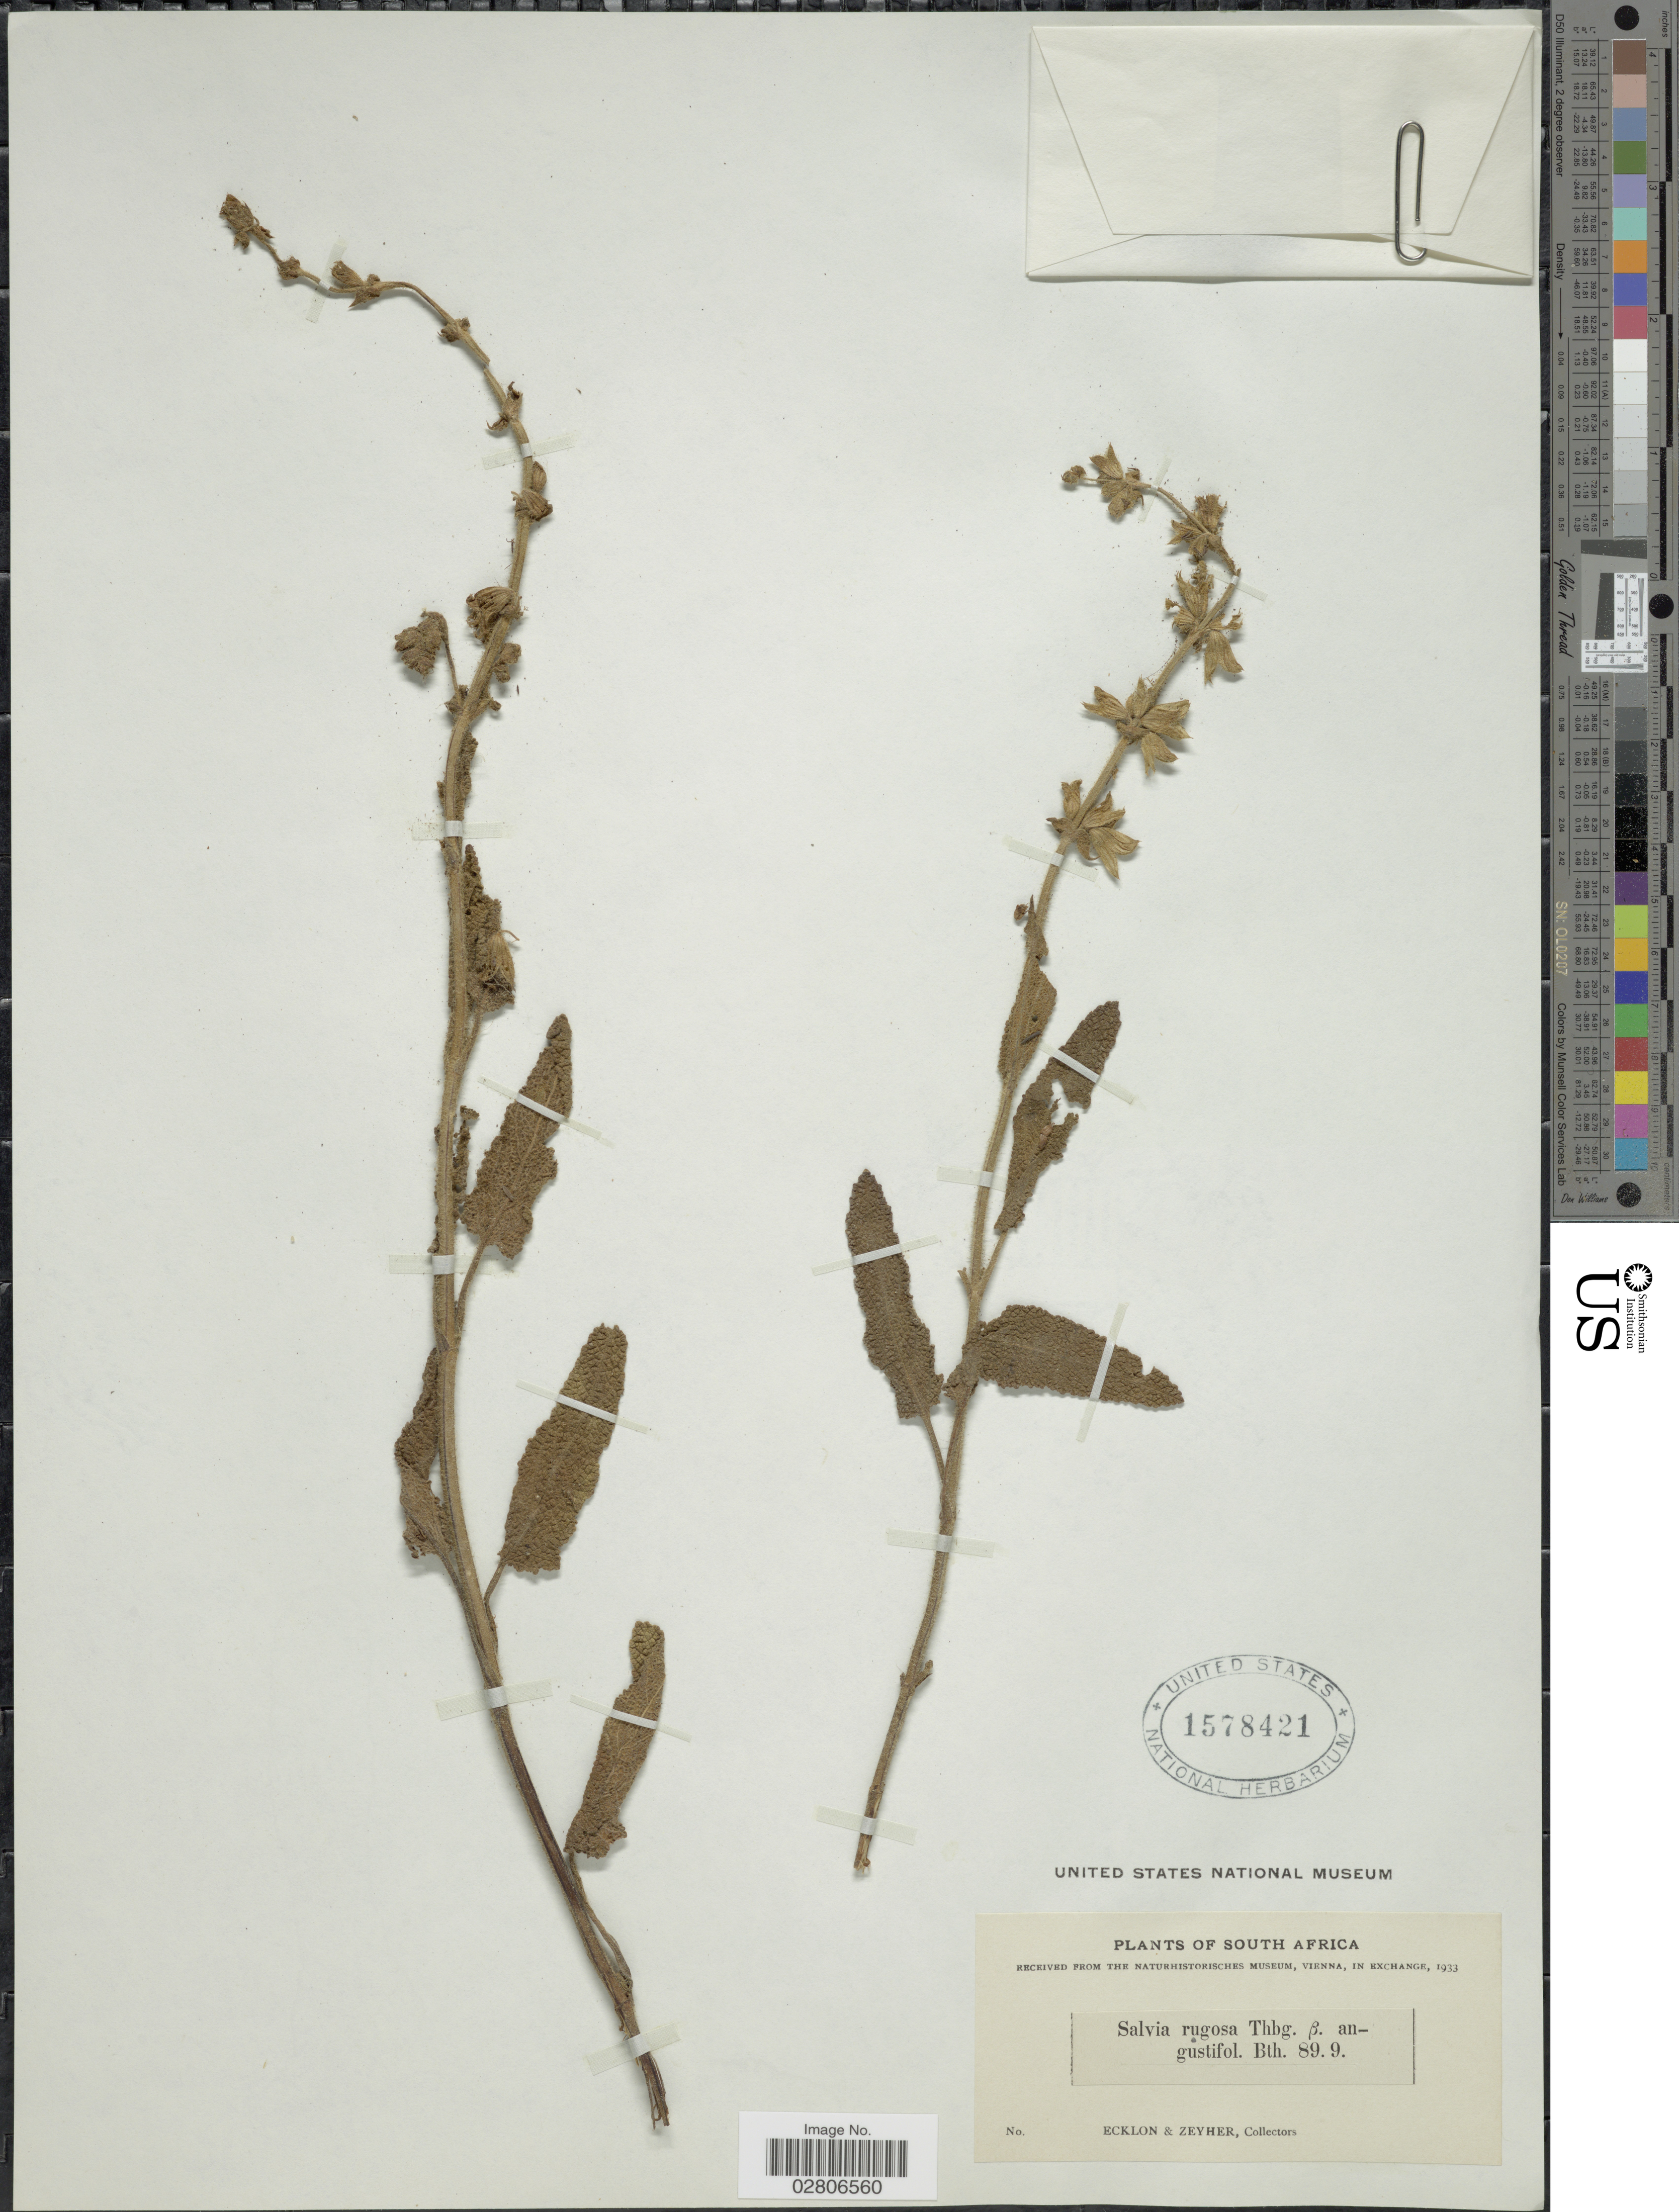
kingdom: Plantae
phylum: Tracheophyta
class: Magnoliopsida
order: Lamiales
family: Lamiaceae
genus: Salvia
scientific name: Salvia disermas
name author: L.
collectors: -. Ecklon & -. Zeyher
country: South Africa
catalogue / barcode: US 1578421